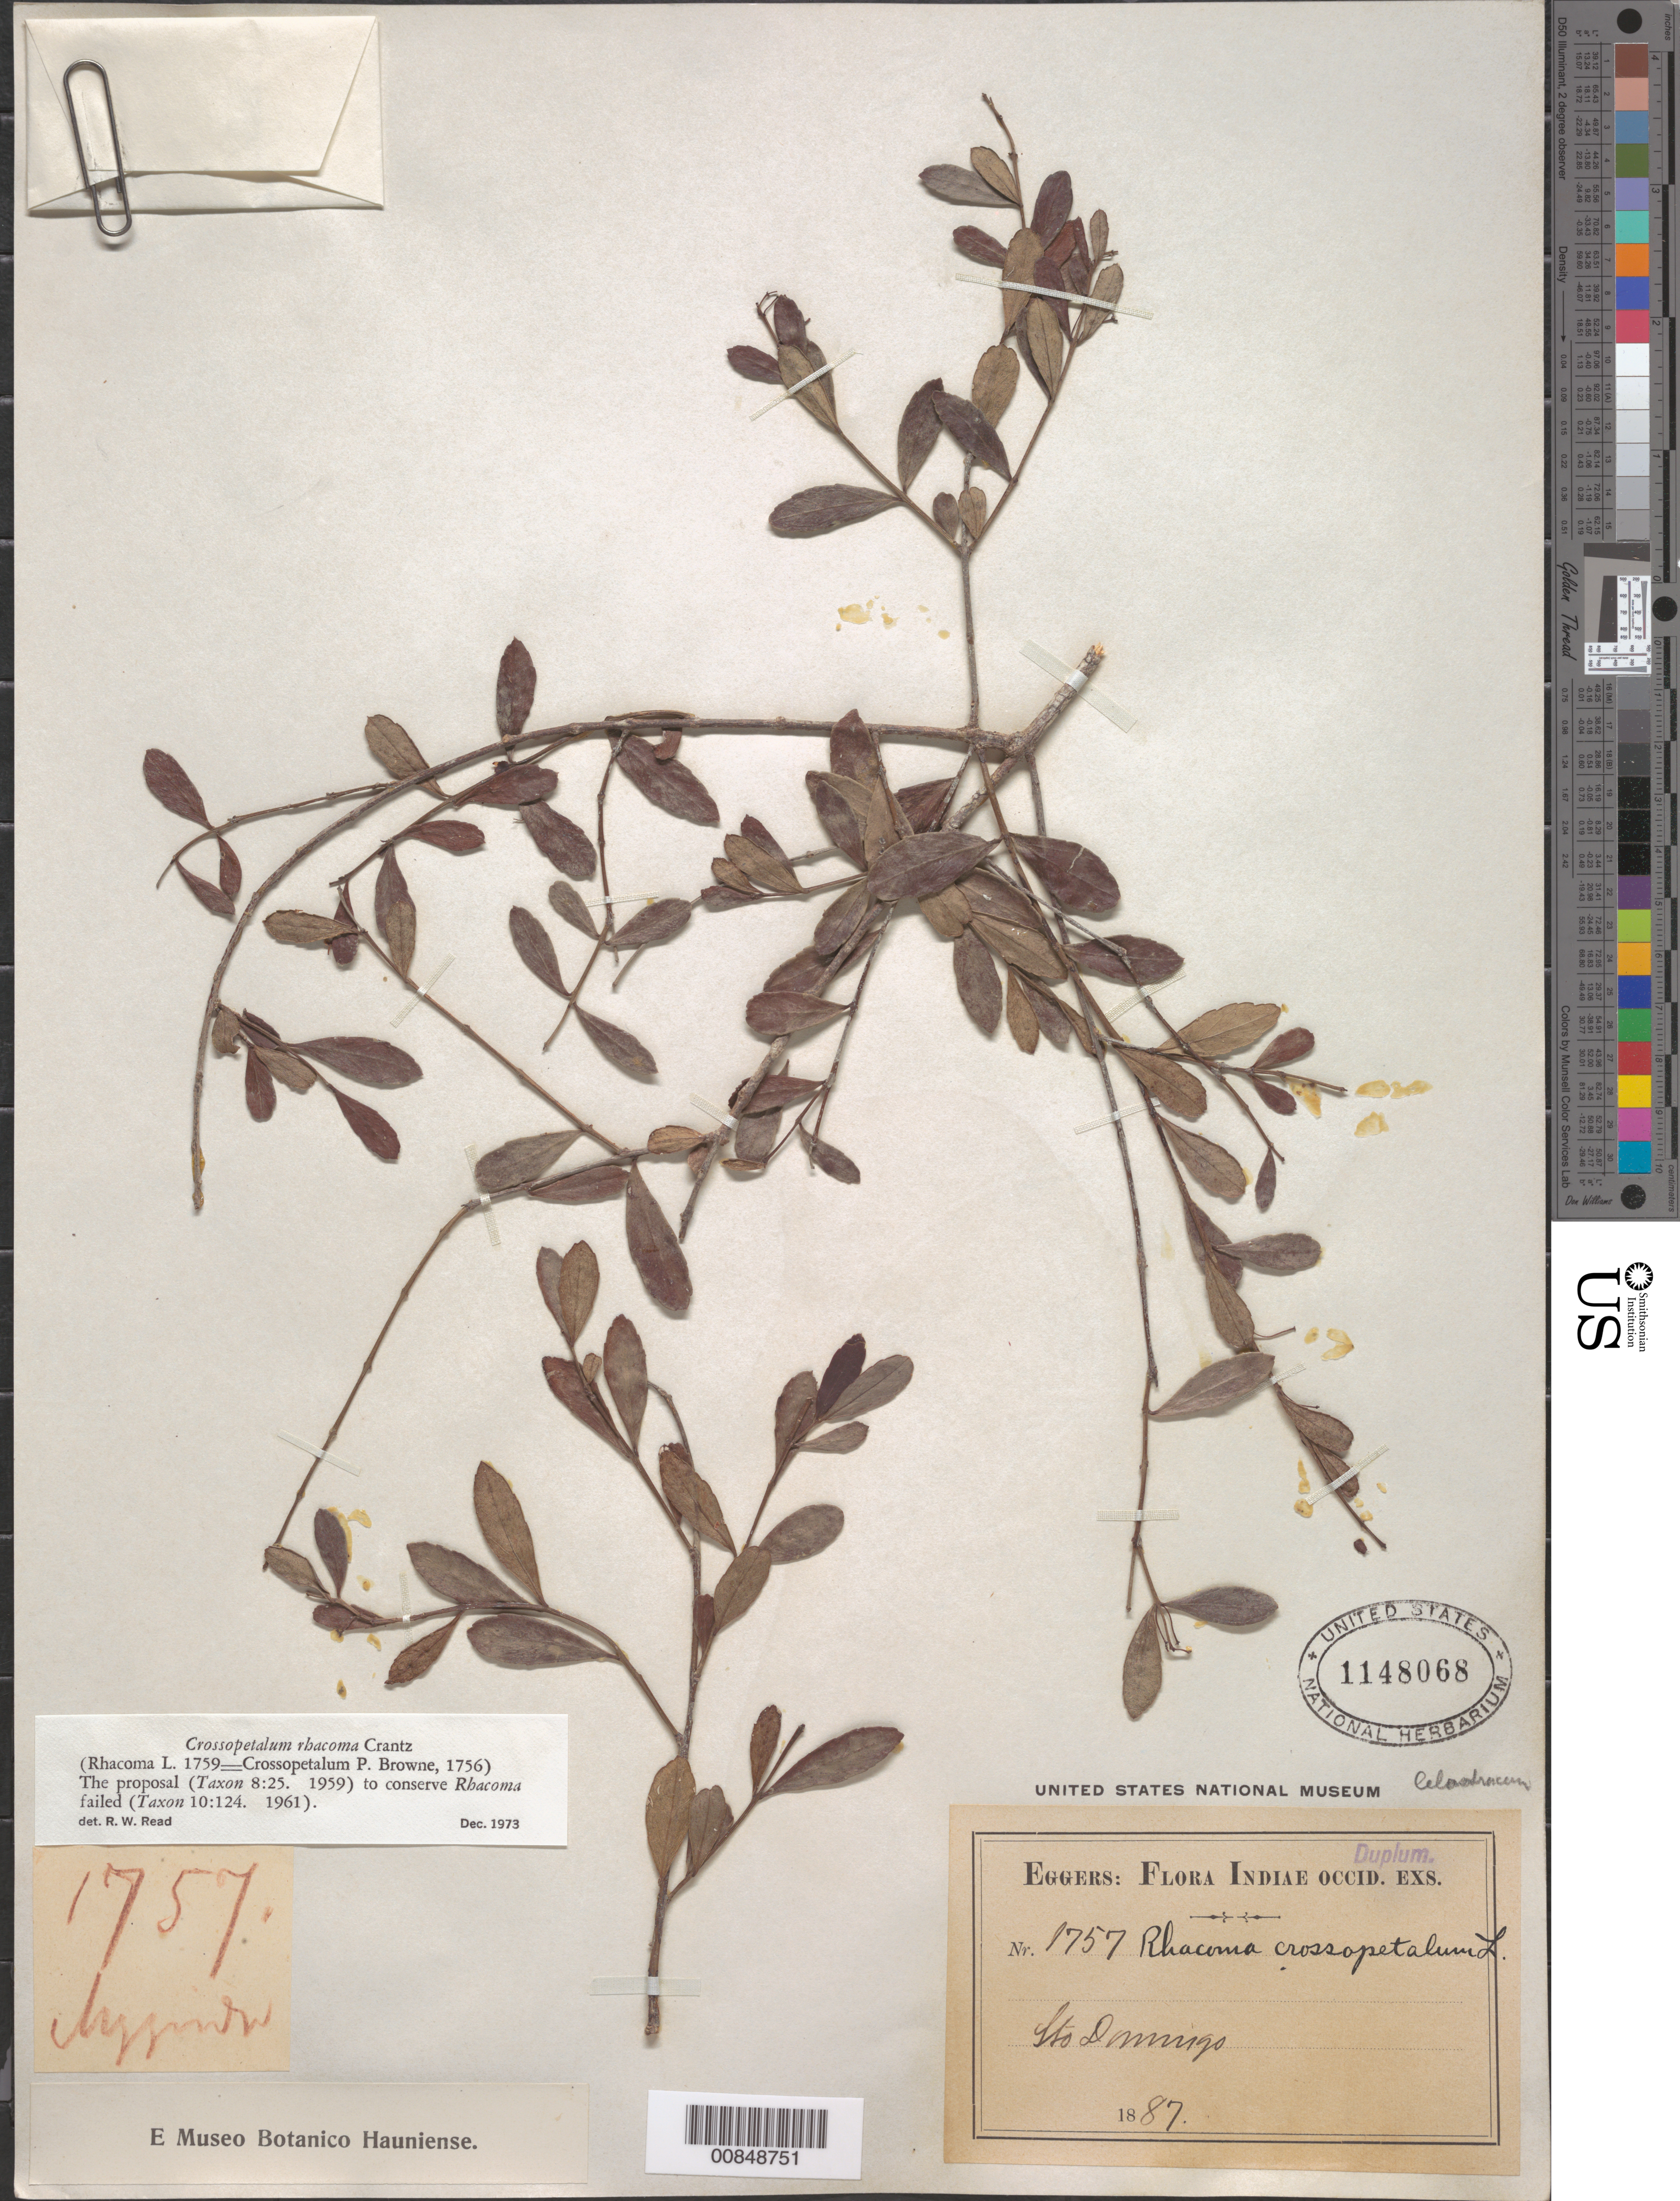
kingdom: Plantae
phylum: Tracheophyta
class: Magnoliopsida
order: Celastrales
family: Celastraceae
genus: Crossopetalum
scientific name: Crossopetalum rhacoma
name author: Crantz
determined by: Read, Robert W., (US), NMNH (UNITED STATES)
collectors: H. F. A. von Eggers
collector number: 1757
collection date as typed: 1887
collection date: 1887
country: Dominican Republic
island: Hispaniola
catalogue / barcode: US 1148068